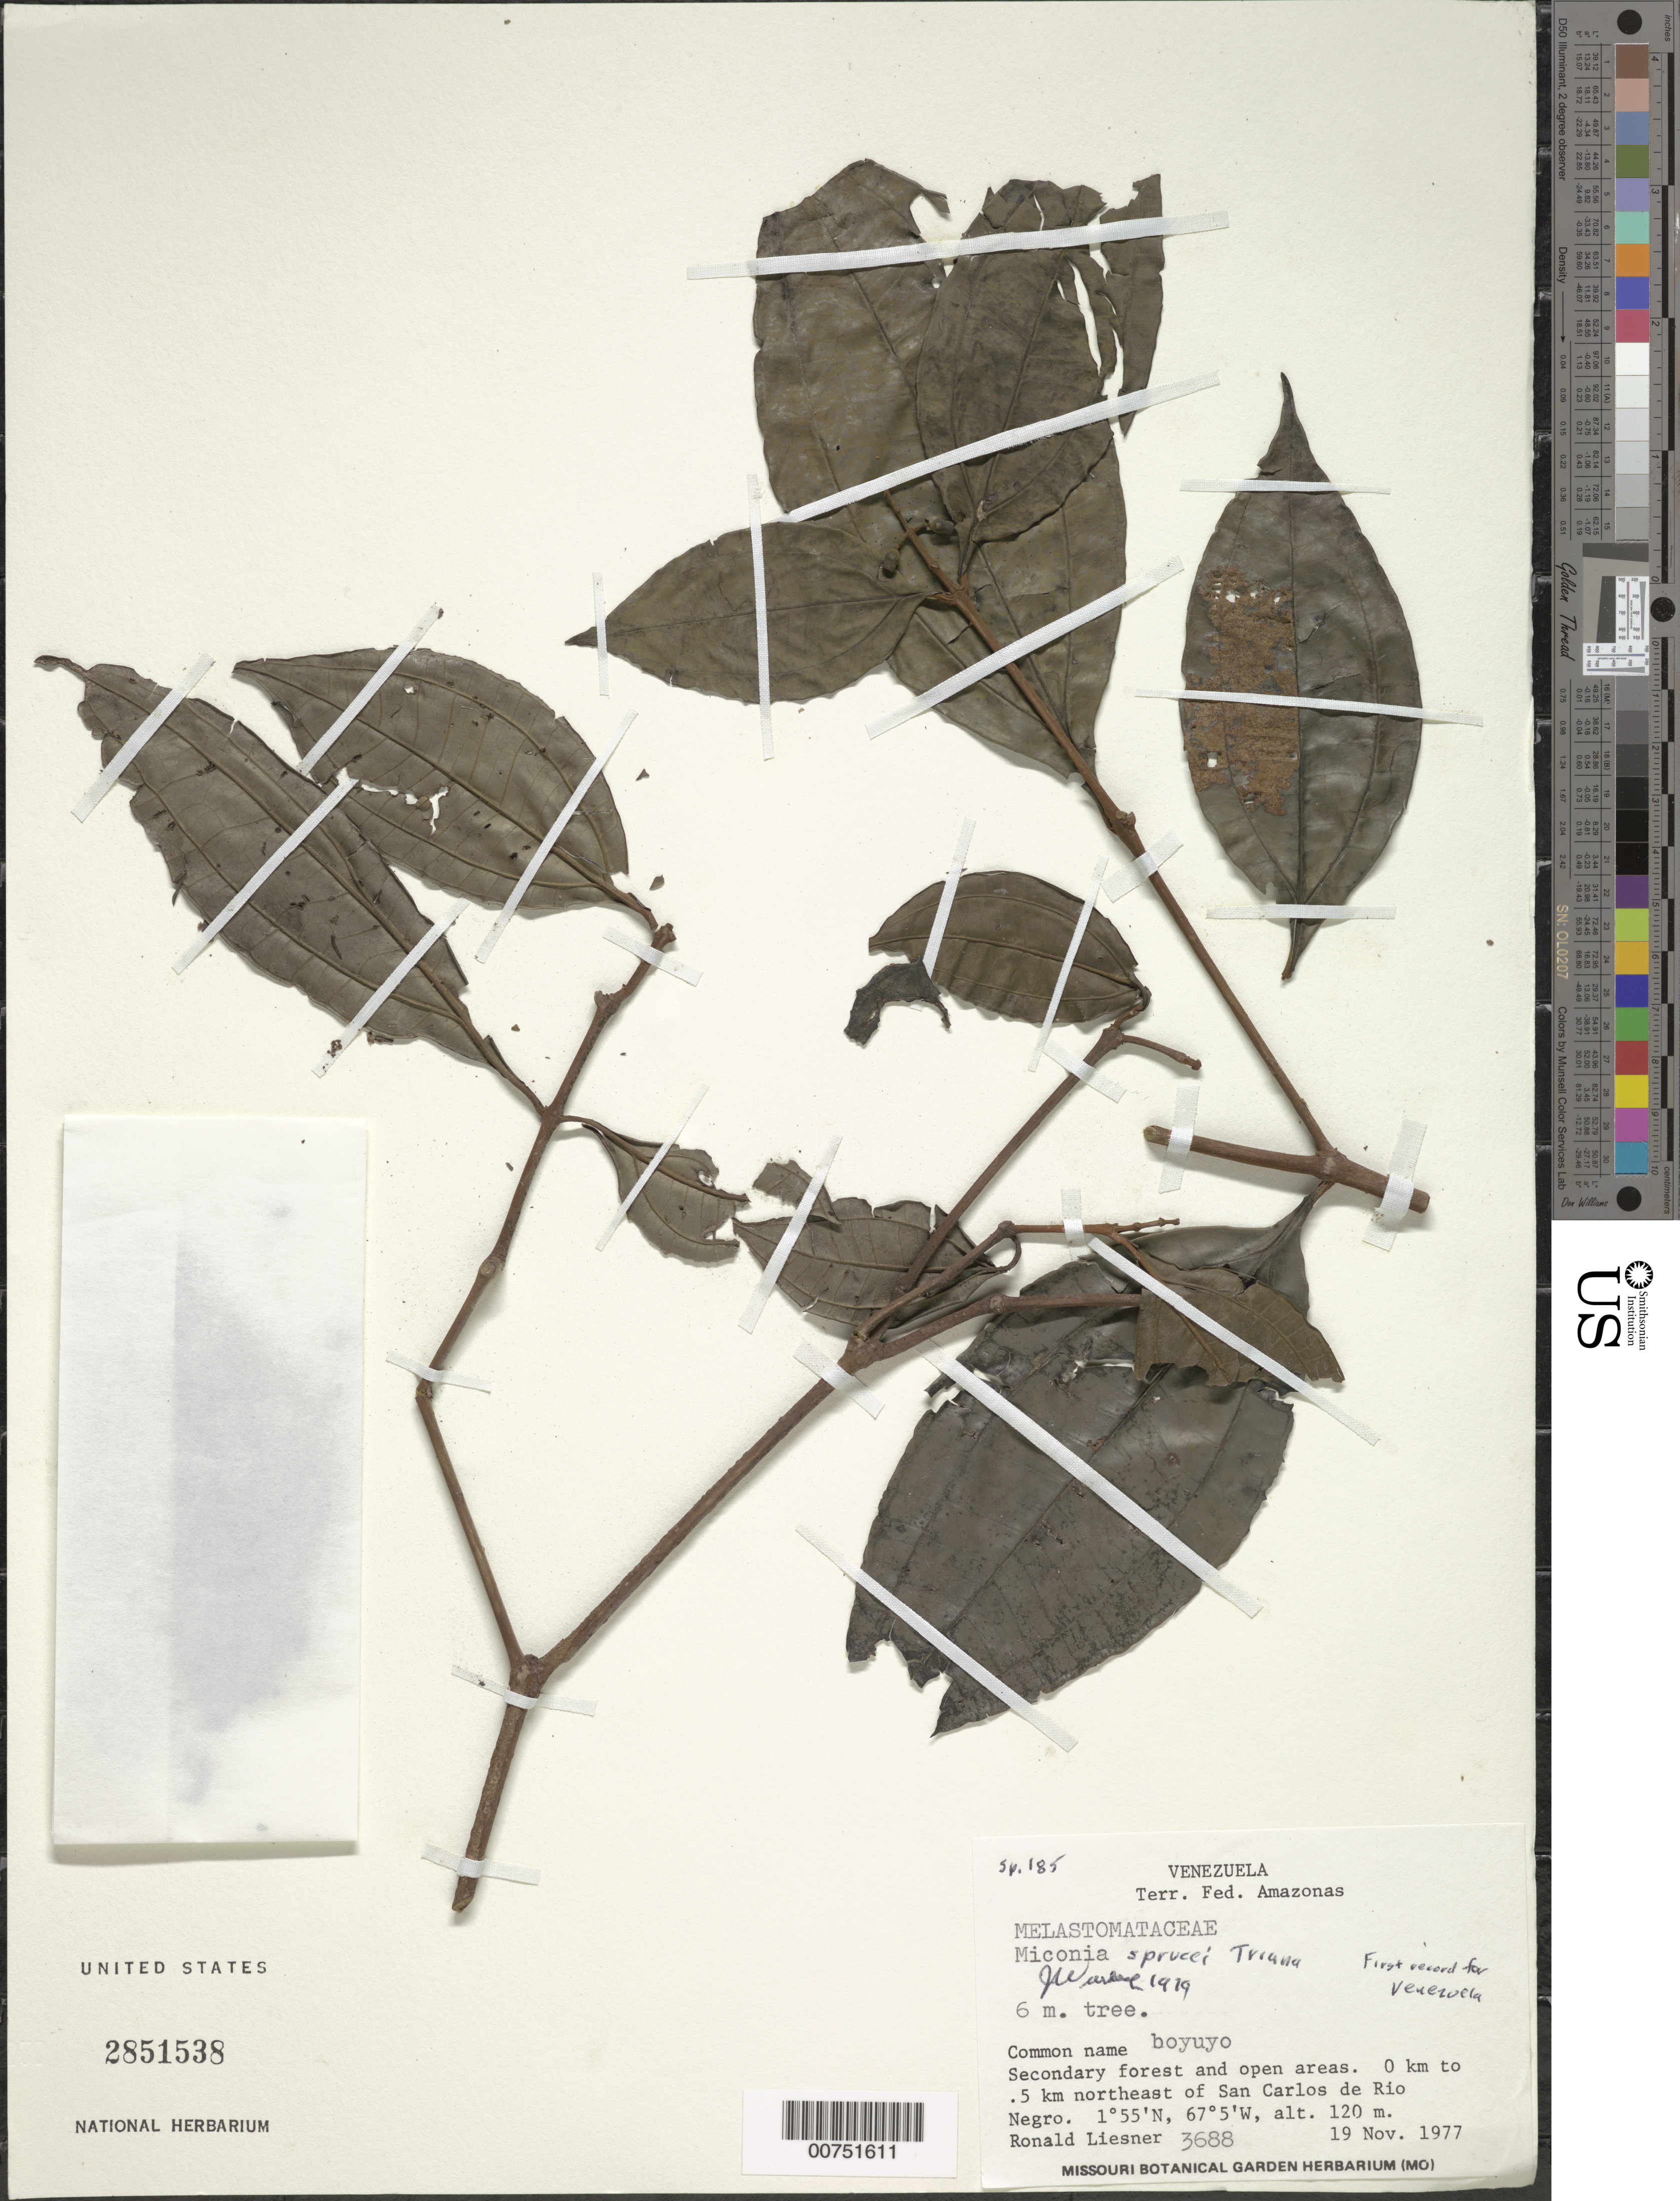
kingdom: Plantae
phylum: Tracheophyta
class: Magnoliopsida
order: Myrtales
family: Melastomataceae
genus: Miconia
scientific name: Miconia sprucei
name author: Triana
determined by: Wurdack, John J., (US), US (UNITED STATES)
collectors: R. L. Liesner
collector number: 3688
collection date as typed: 19-Nov-77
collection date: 1977-11-19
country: Venezuela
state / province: Amazonas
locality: San Carlos de Río Negro, 0-0.5 km NE of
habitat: Secondary forest and open areas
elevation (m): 120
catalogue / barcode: US 2851538